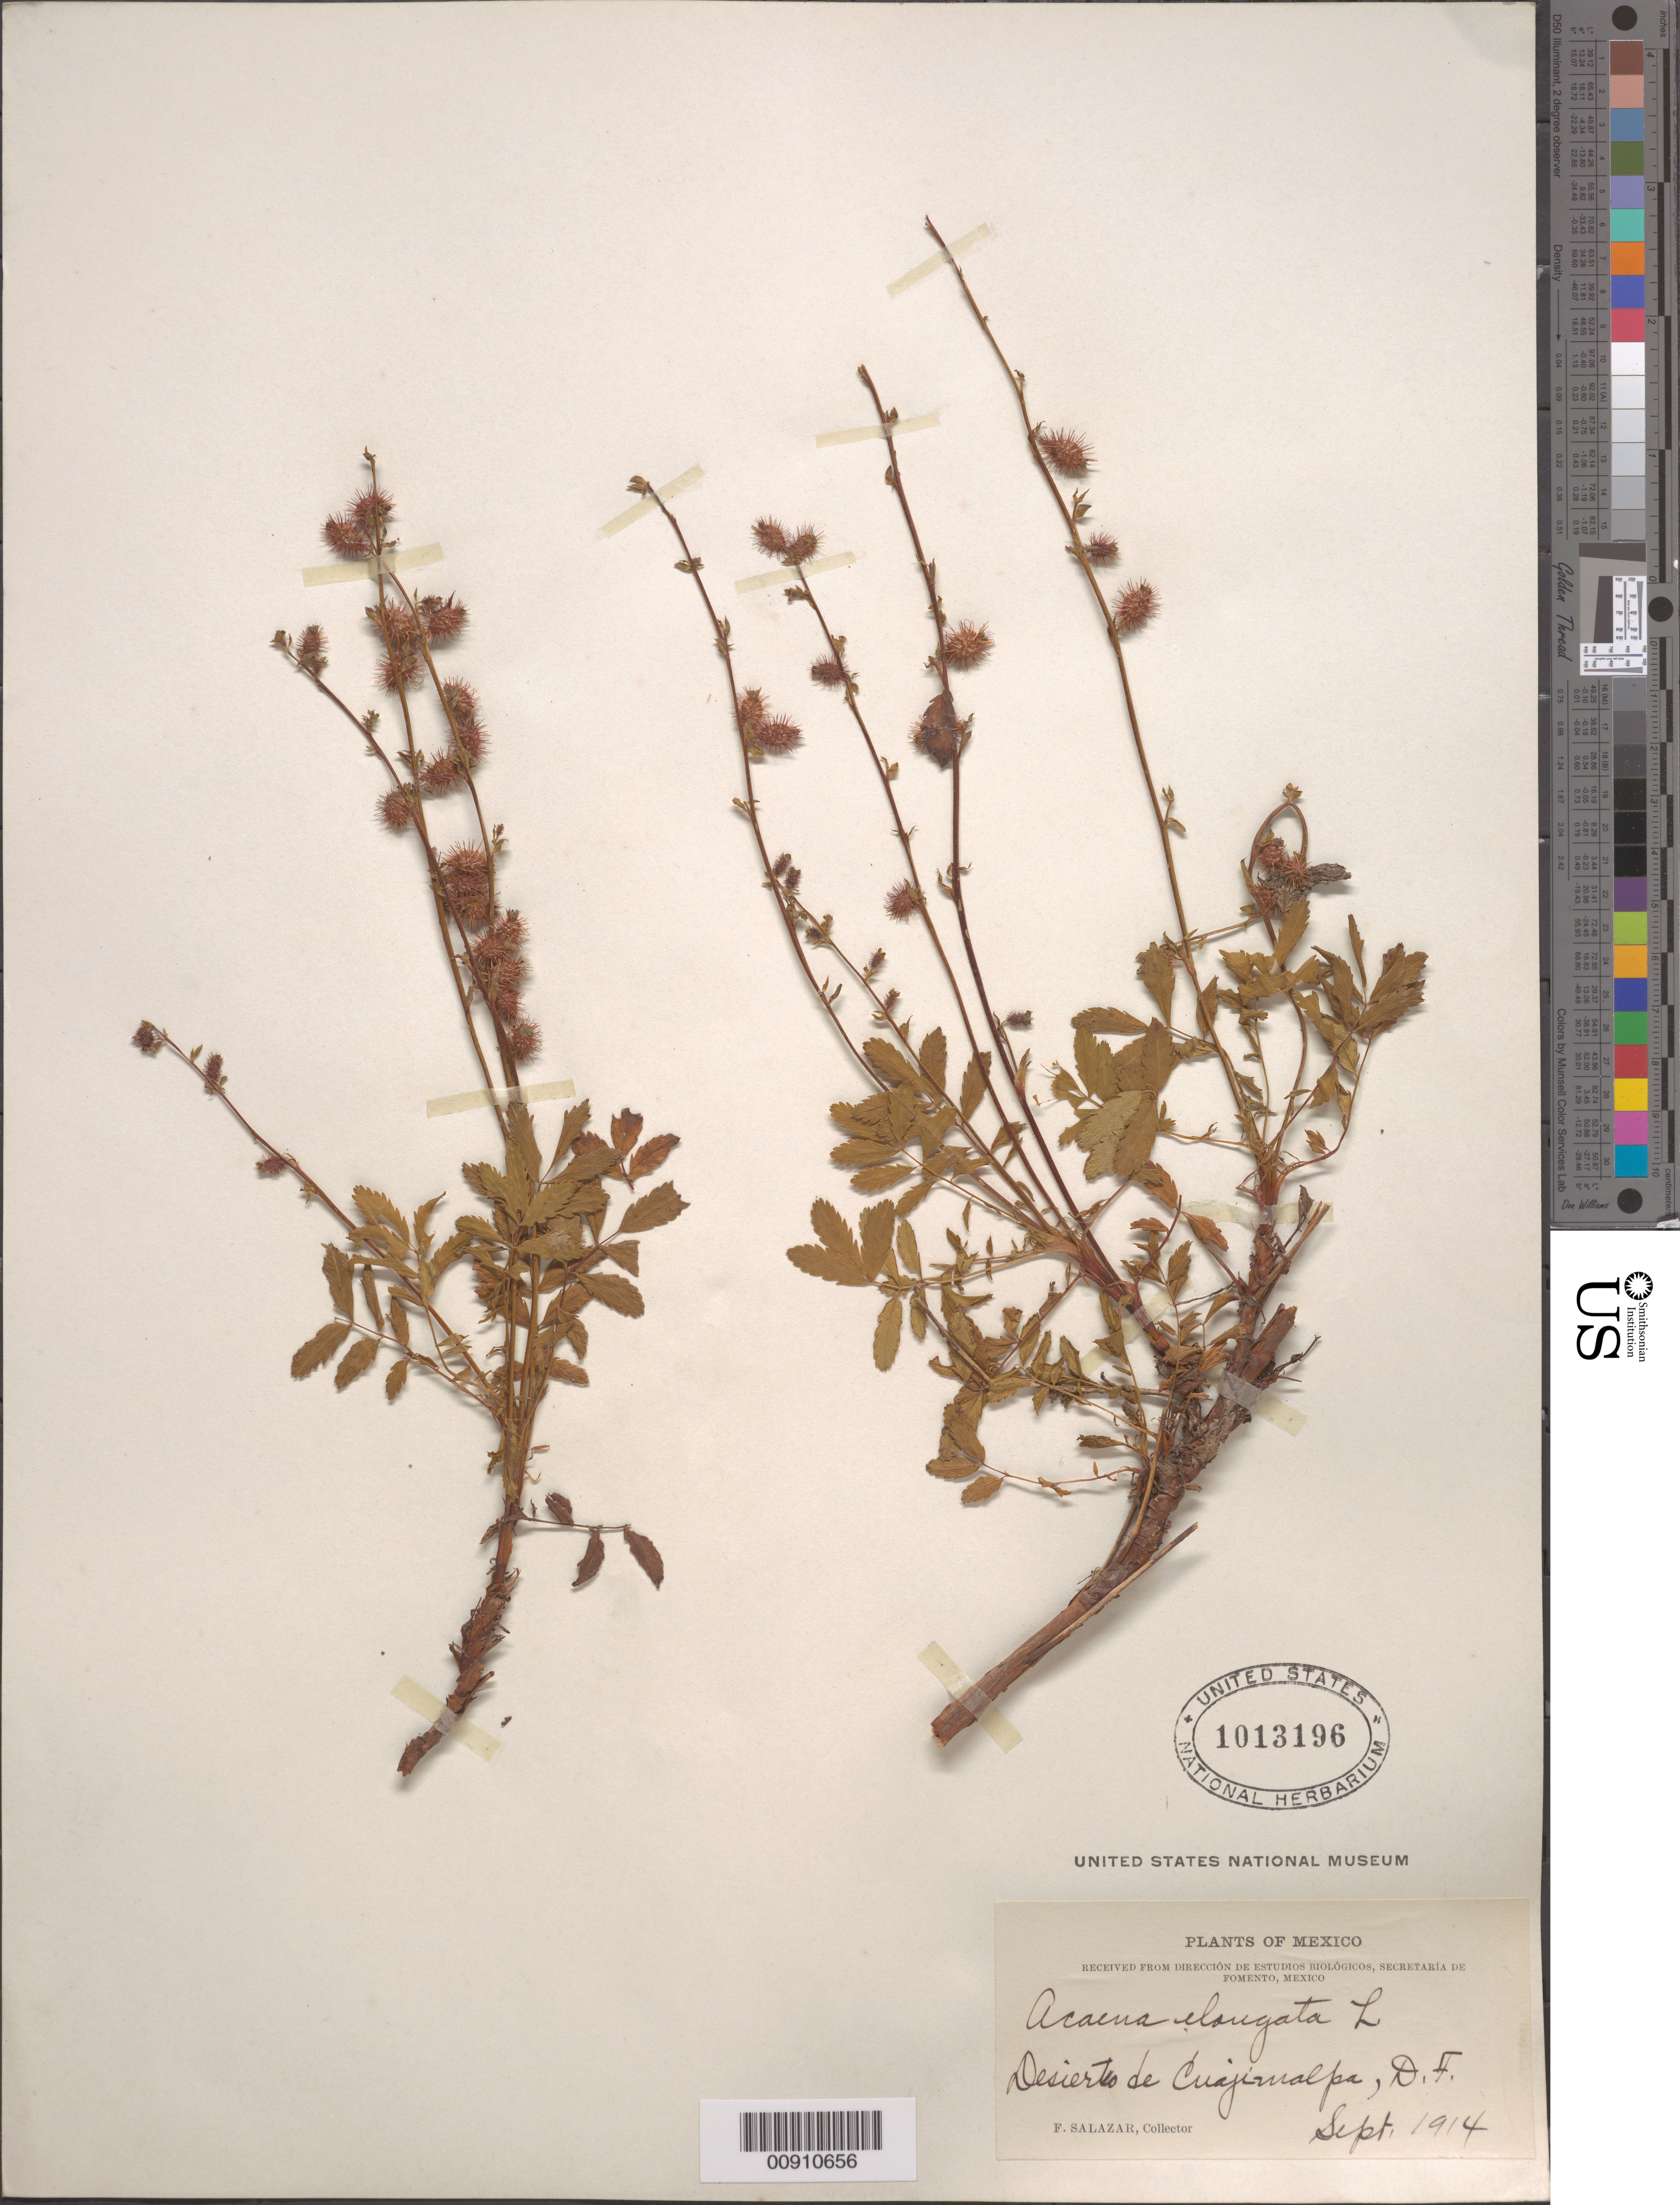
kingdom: Plantae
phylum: Tracheophyta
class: Magnoliopsida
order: Rosales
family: Rosaceae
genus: Acaena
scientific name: Acaena elongata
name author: L.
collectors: F. Salazar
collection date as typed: Sep 1914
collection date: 1914-09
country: Mexico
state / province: Distrito Federal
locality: Desierto de Cuajimalpa, D.F.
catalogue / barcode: US 1013196